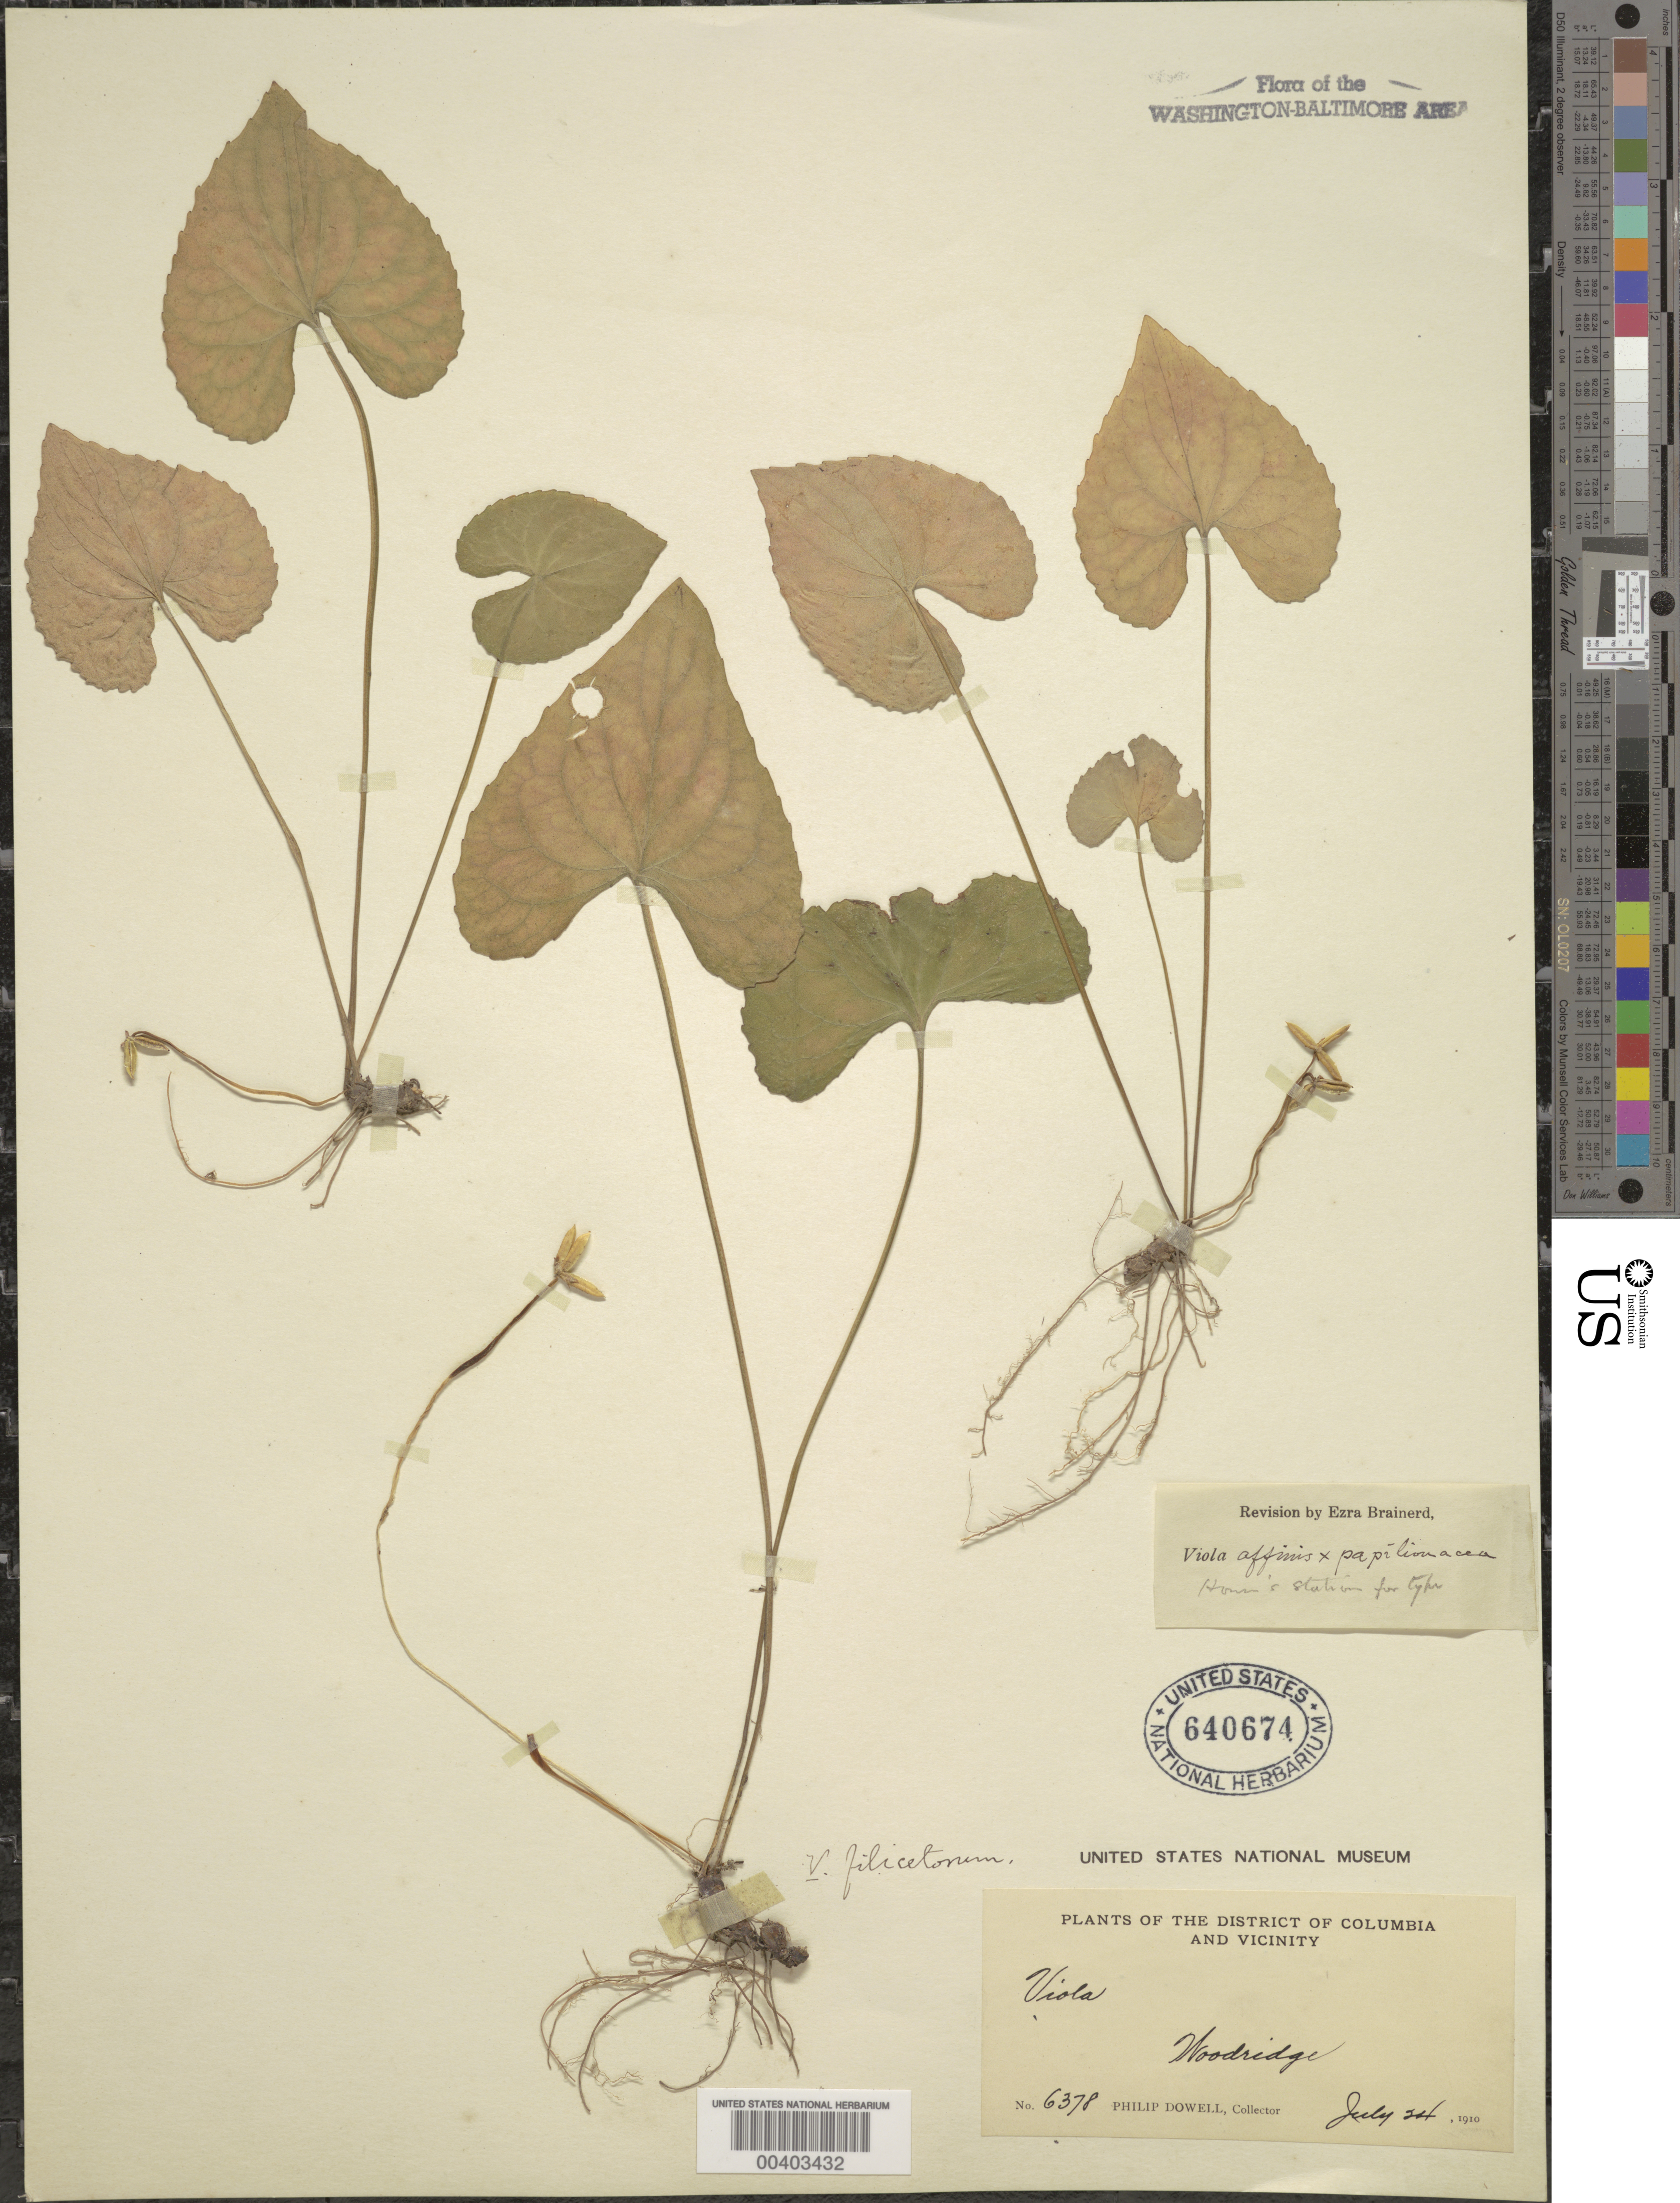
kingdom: Plantae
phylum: Tracheophyta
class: Magnoliopsida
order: Malpighiales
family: Violaceae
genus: Viola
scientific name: Viola sororia var. affinis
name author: (LeConte) McKinney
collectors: P. Dowell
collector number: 6378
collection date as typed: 24 Jul 1910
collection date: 1910-07-24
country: United States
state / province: District of Columbia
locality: Woodridge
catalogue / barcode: US 640674